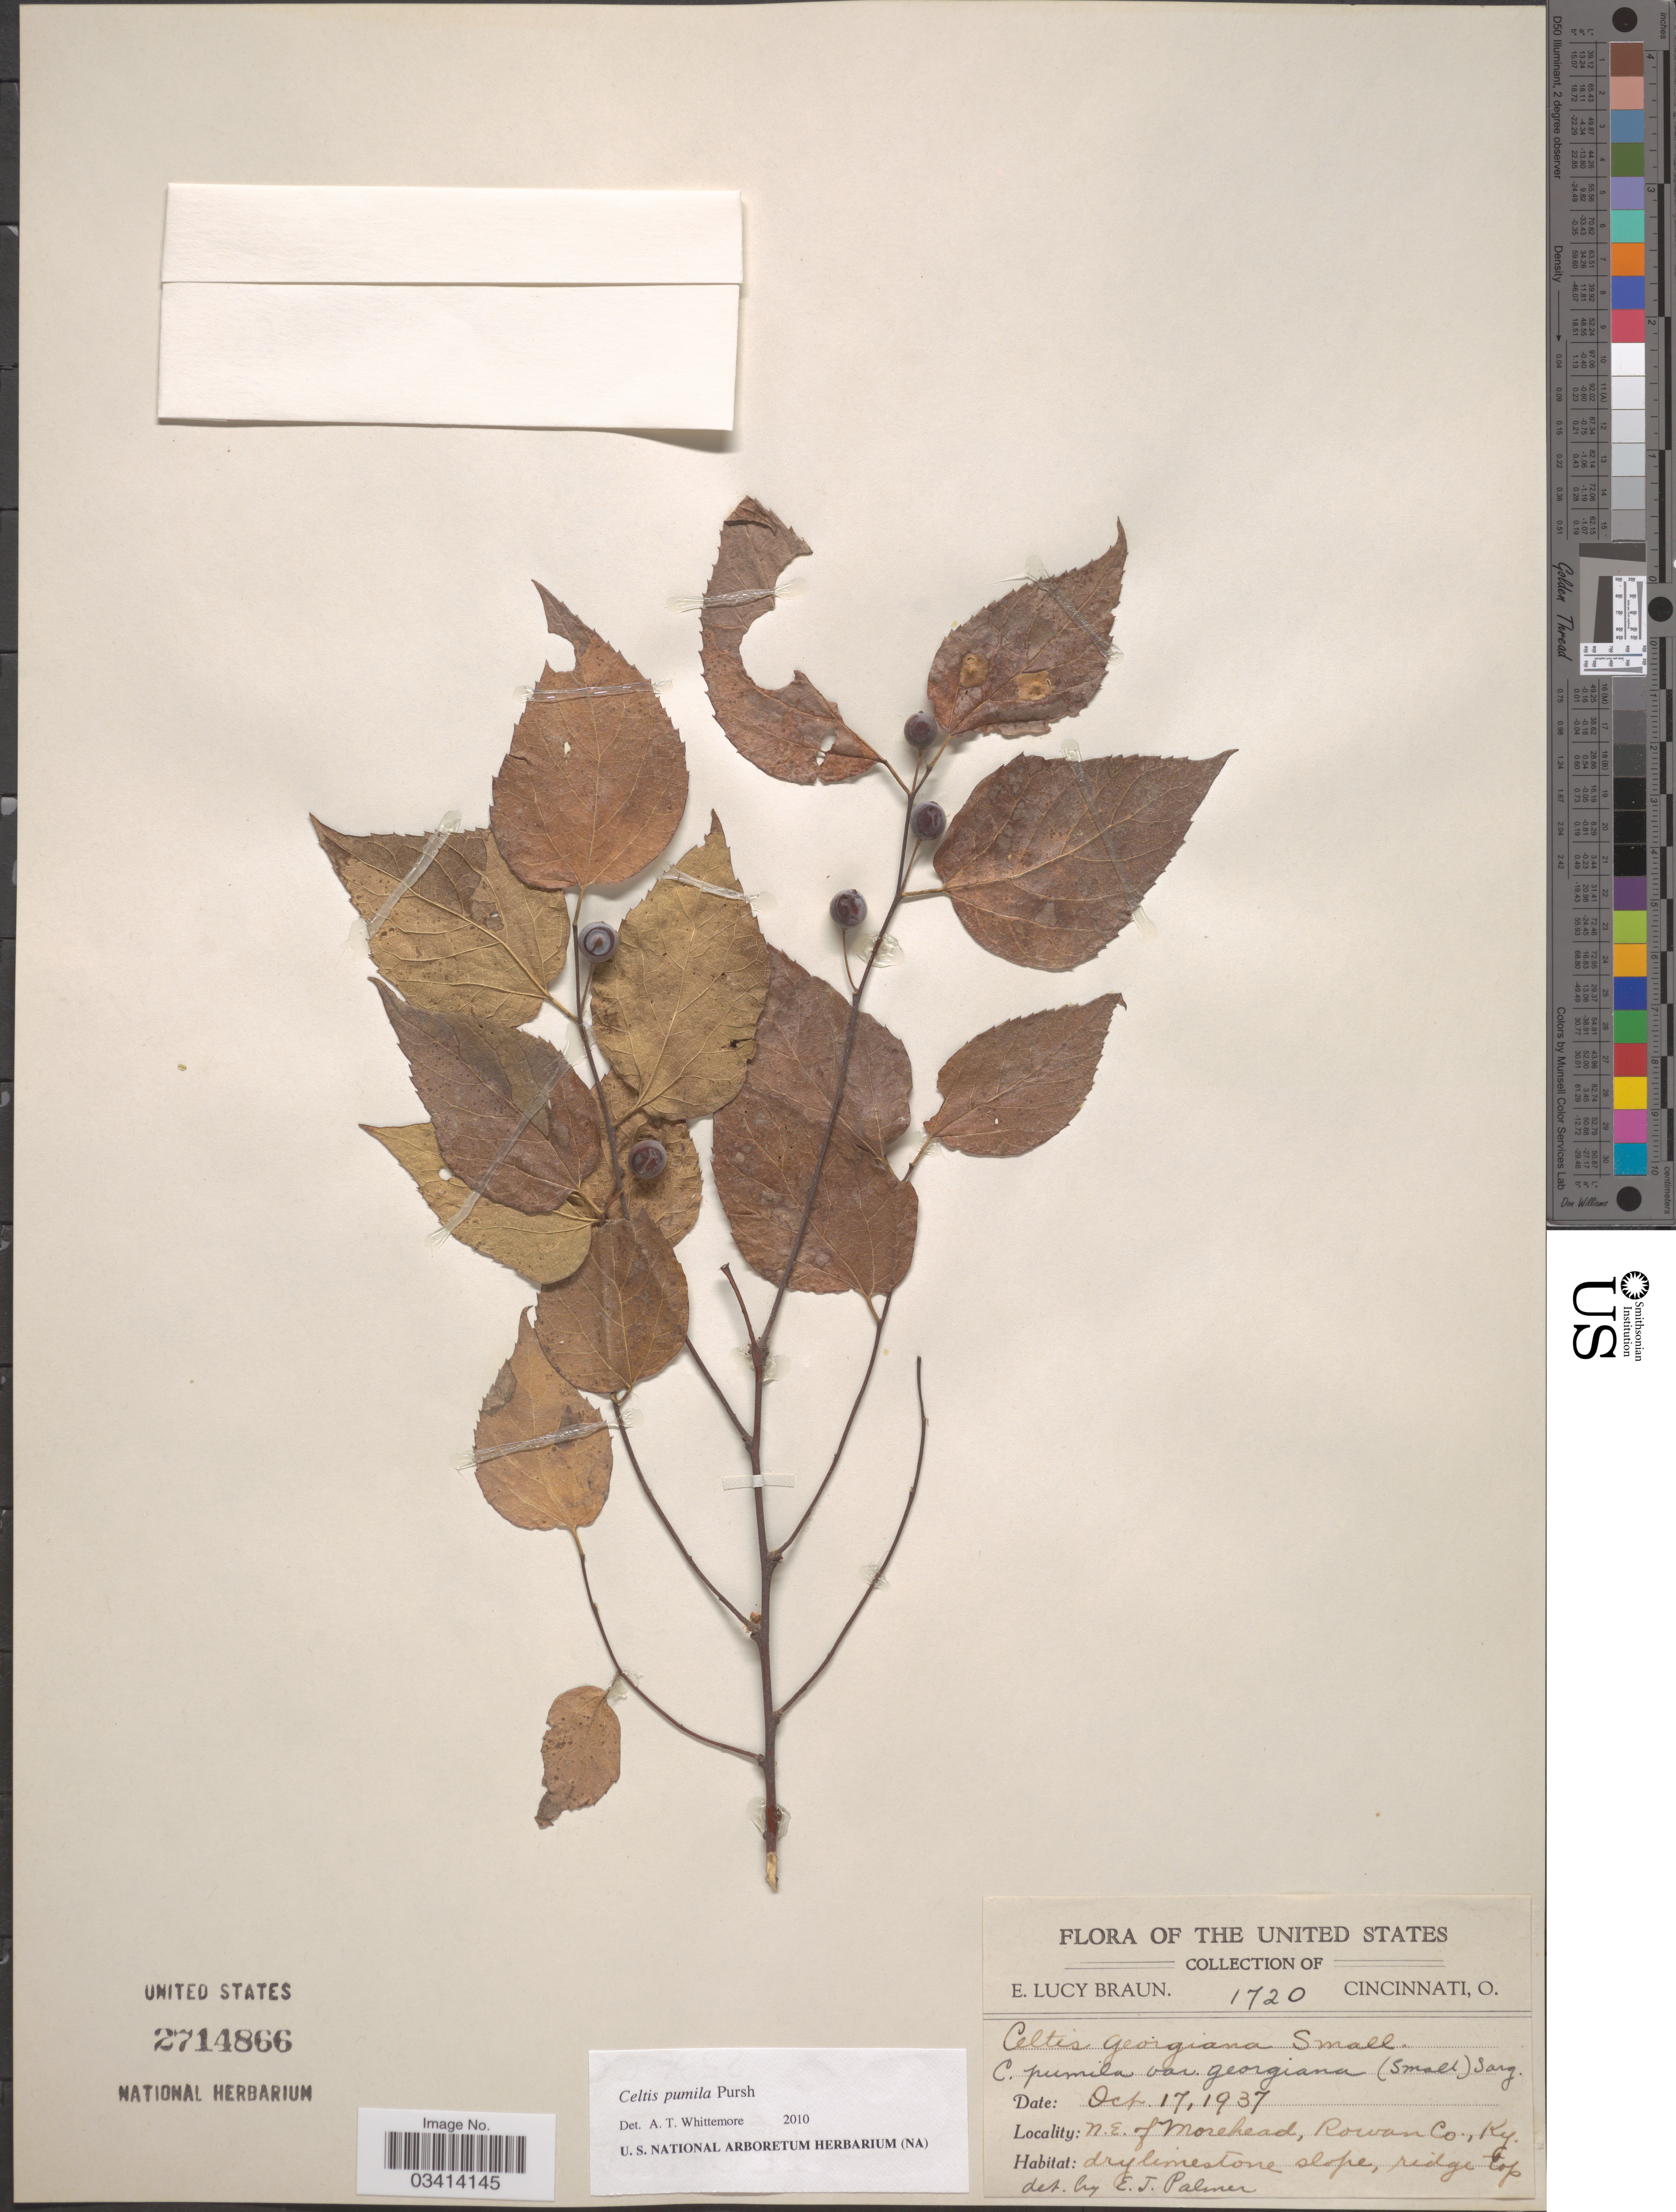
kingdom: Plantae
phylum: Tracheophyta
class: Magnoliopsida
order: Rosales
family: Cannabaceae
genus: Celtis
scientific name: Celtis pumila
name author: Pursh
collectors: E. L. Braun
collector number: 1720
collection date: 1937-10-17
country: United States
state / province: Kentucky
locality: N.E. of Morehead, Rowan Co.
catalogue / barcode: US 2714866